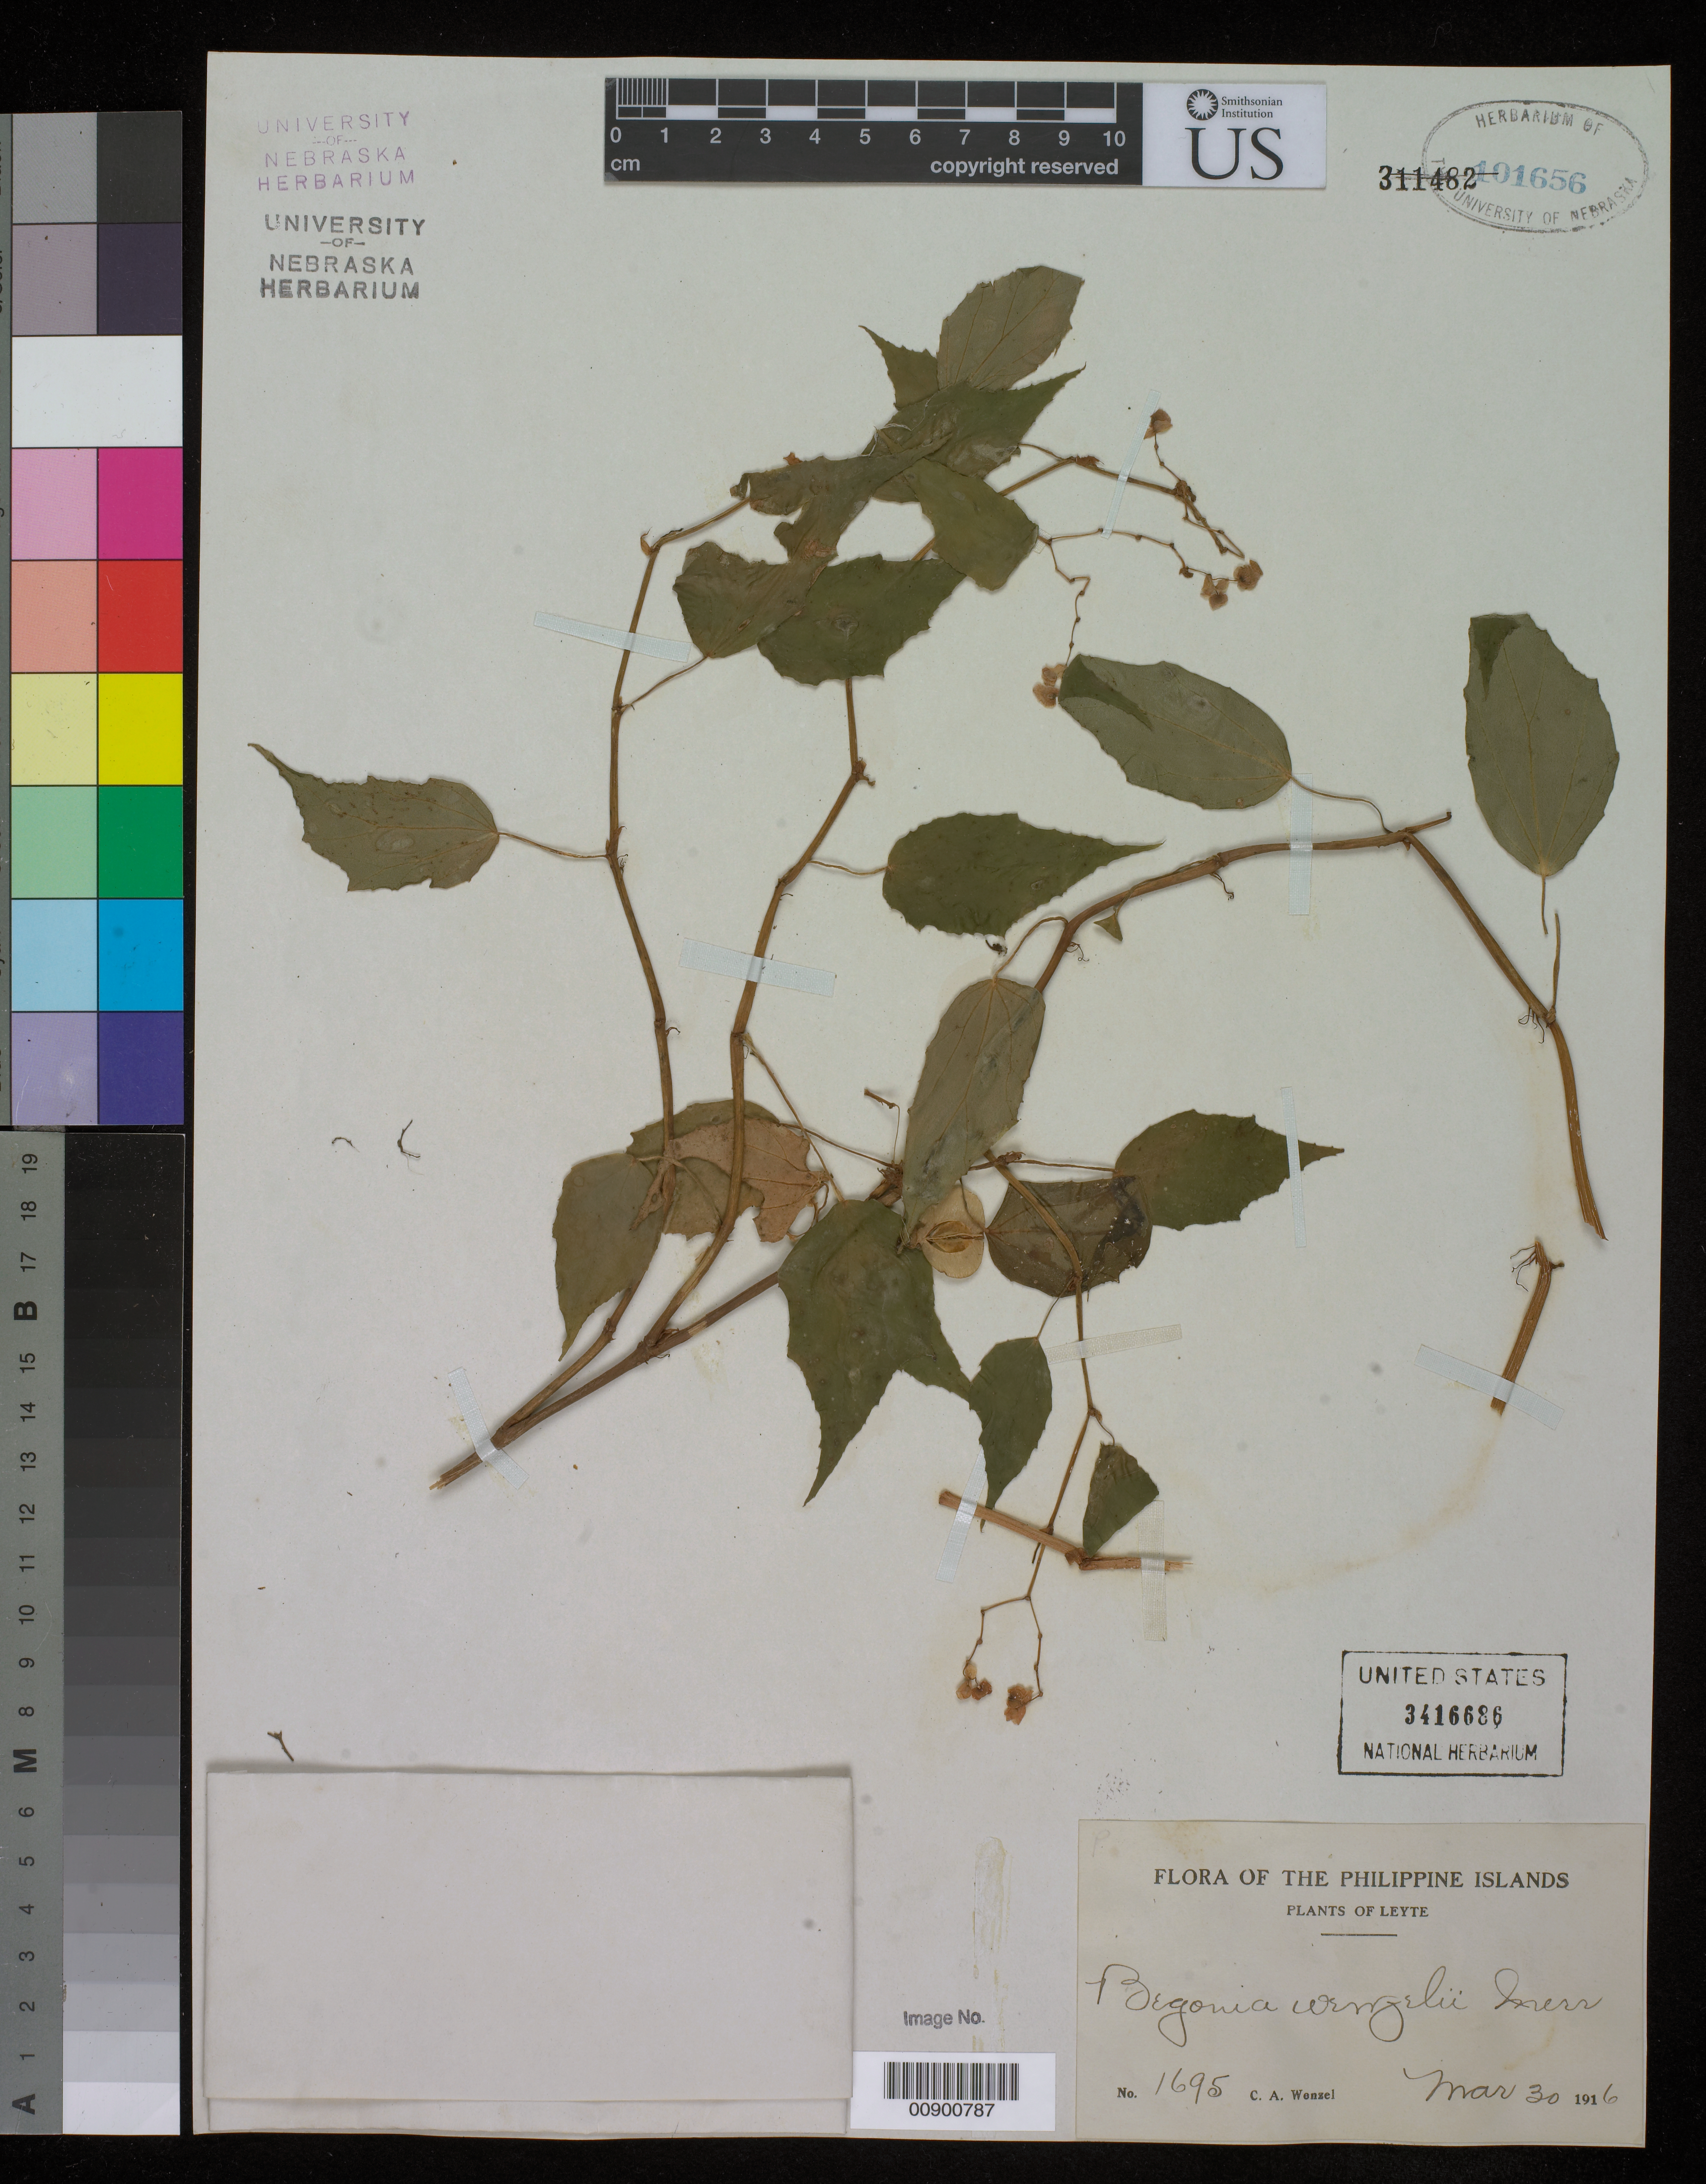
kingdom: Plantae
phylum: Tracheophyta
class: Magnoliopsida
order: Cucurbitales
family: Begoniaceae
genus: Begonia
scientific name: Begonia wenzelii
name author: Merr.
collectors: C. Wenzel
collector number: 1695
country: Philippines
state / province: Eastern Visayas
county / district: Leyte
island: Leyte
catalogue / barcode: US 3416686